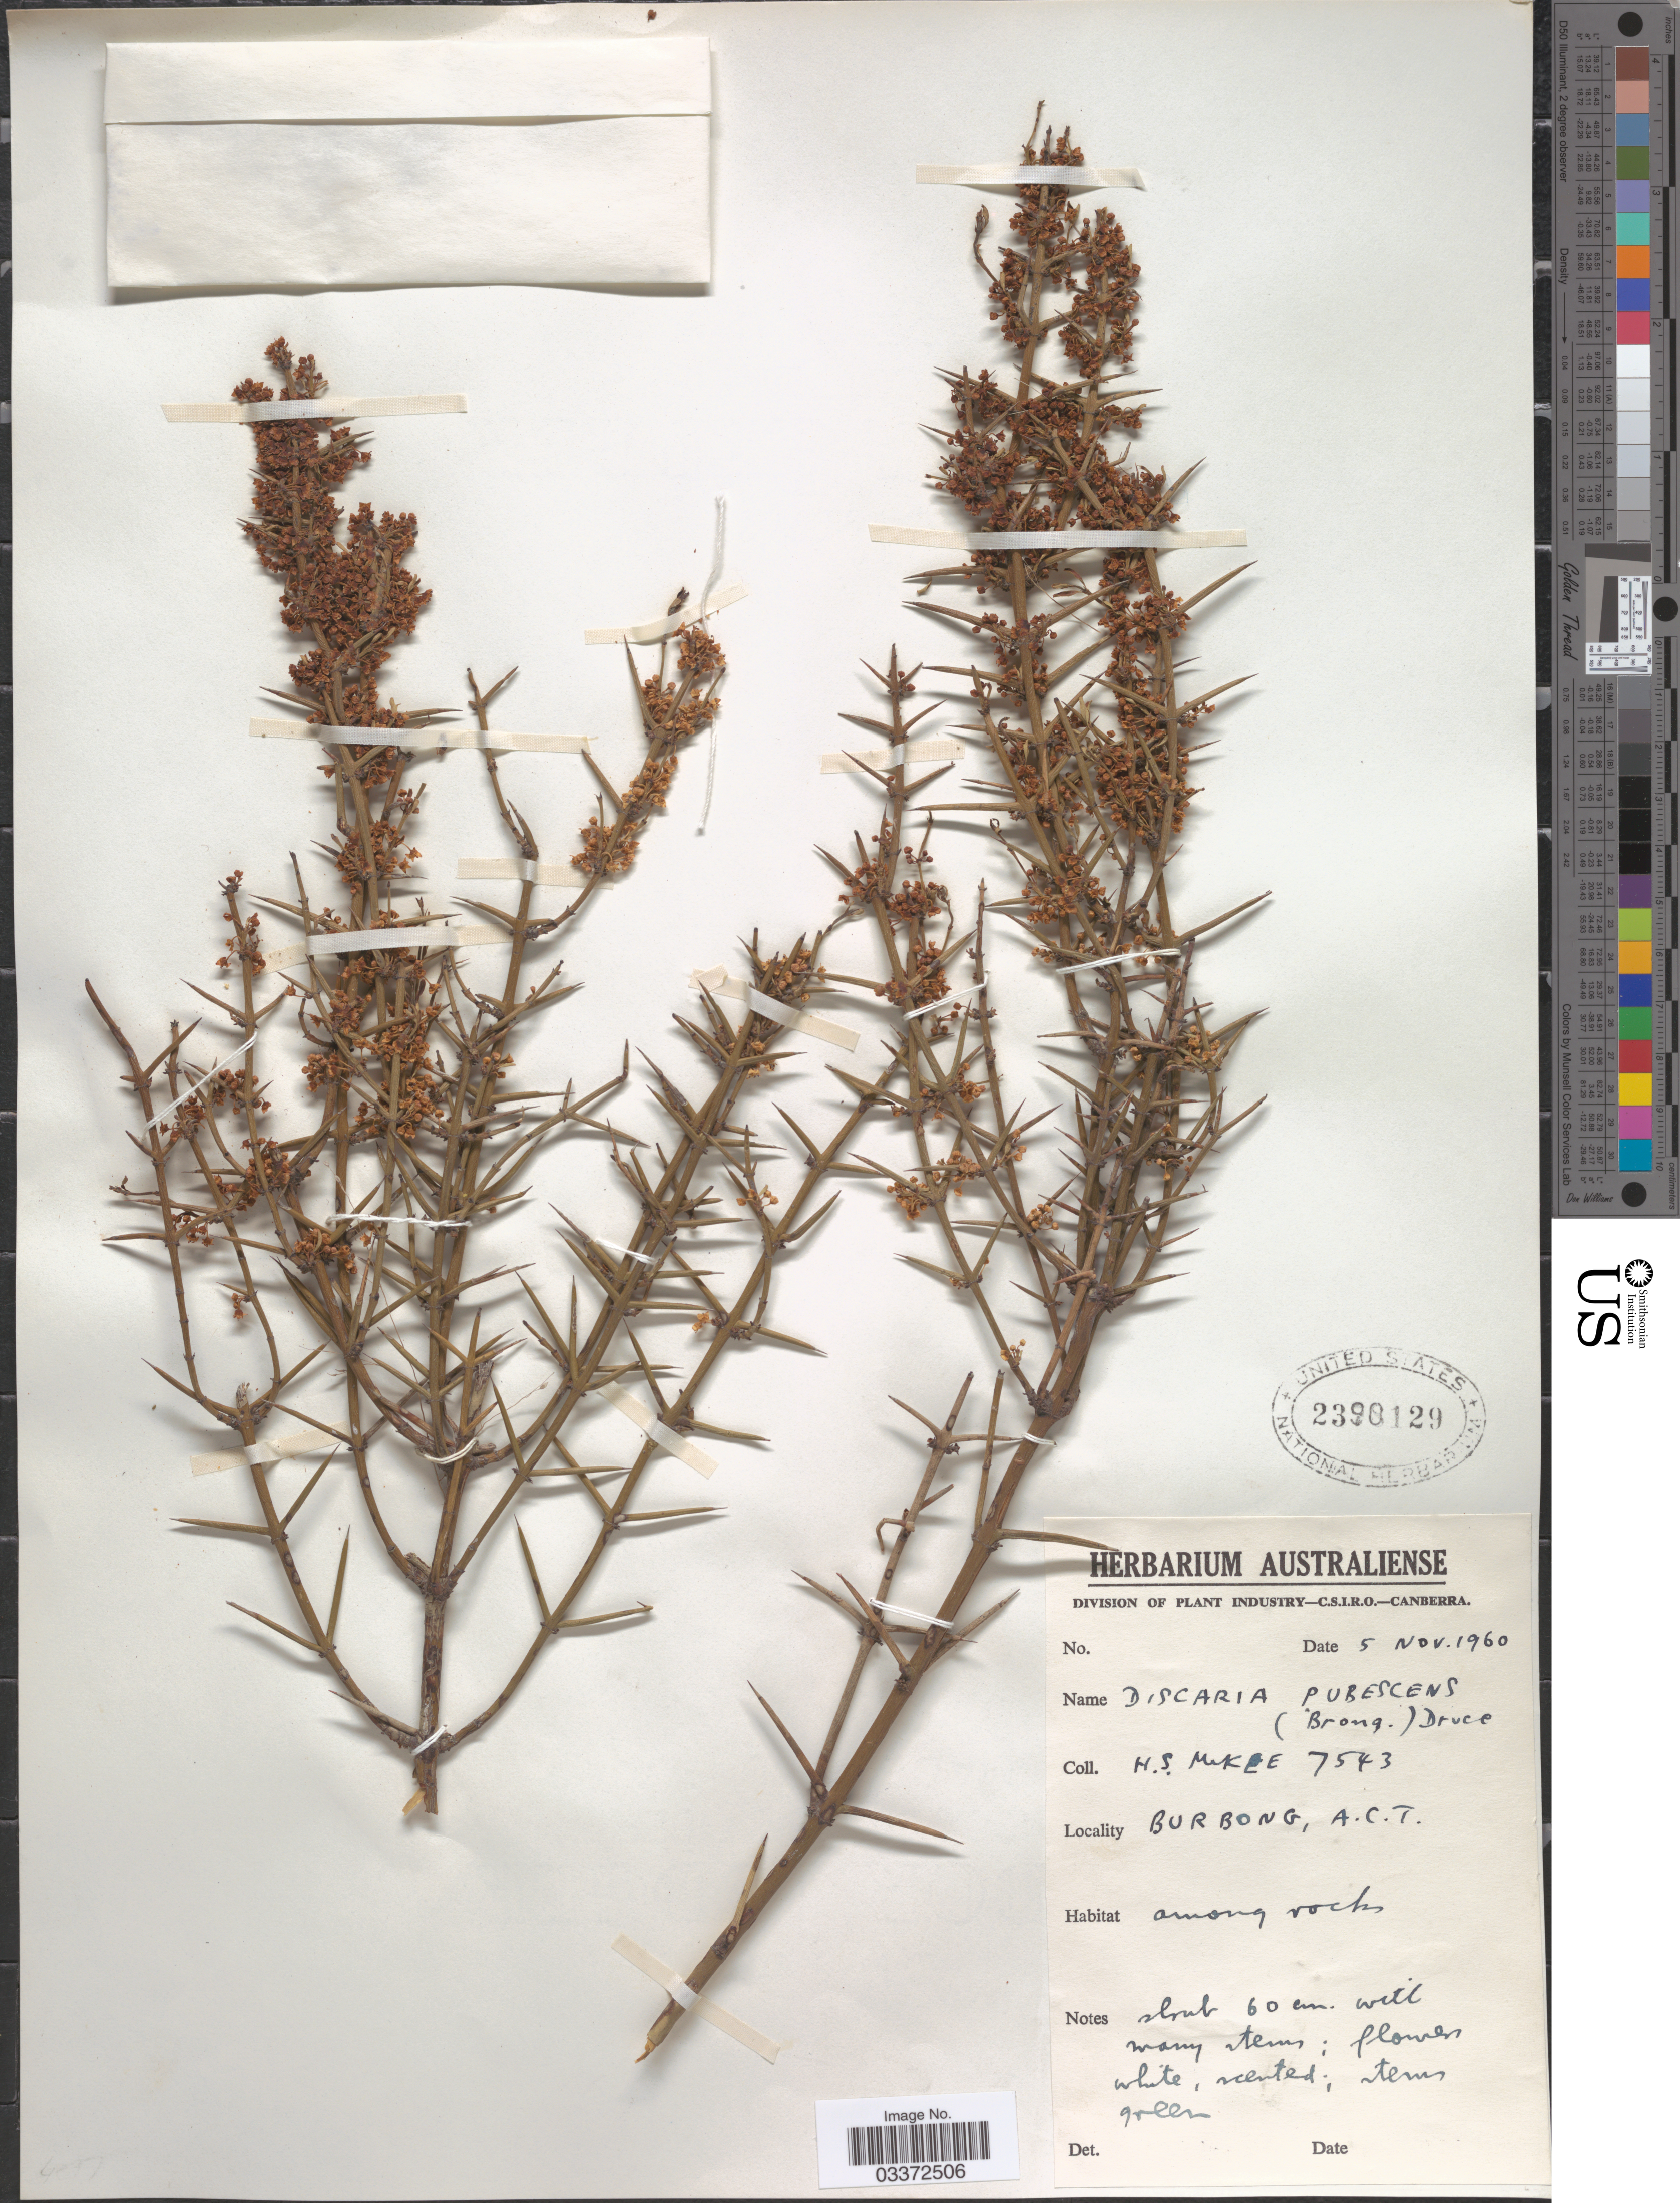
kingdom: Plantae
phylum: Tracheophyta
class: Magnoliopsida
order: Rosales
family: Rhamnaceae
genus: Discaria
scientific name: Discaria pubescens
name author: (Brongn.) Druce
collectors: H. S. McKee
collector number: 7543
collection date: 1960-11-05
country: Australia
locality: Burbong, A. C. T.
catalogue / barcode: US 2390129